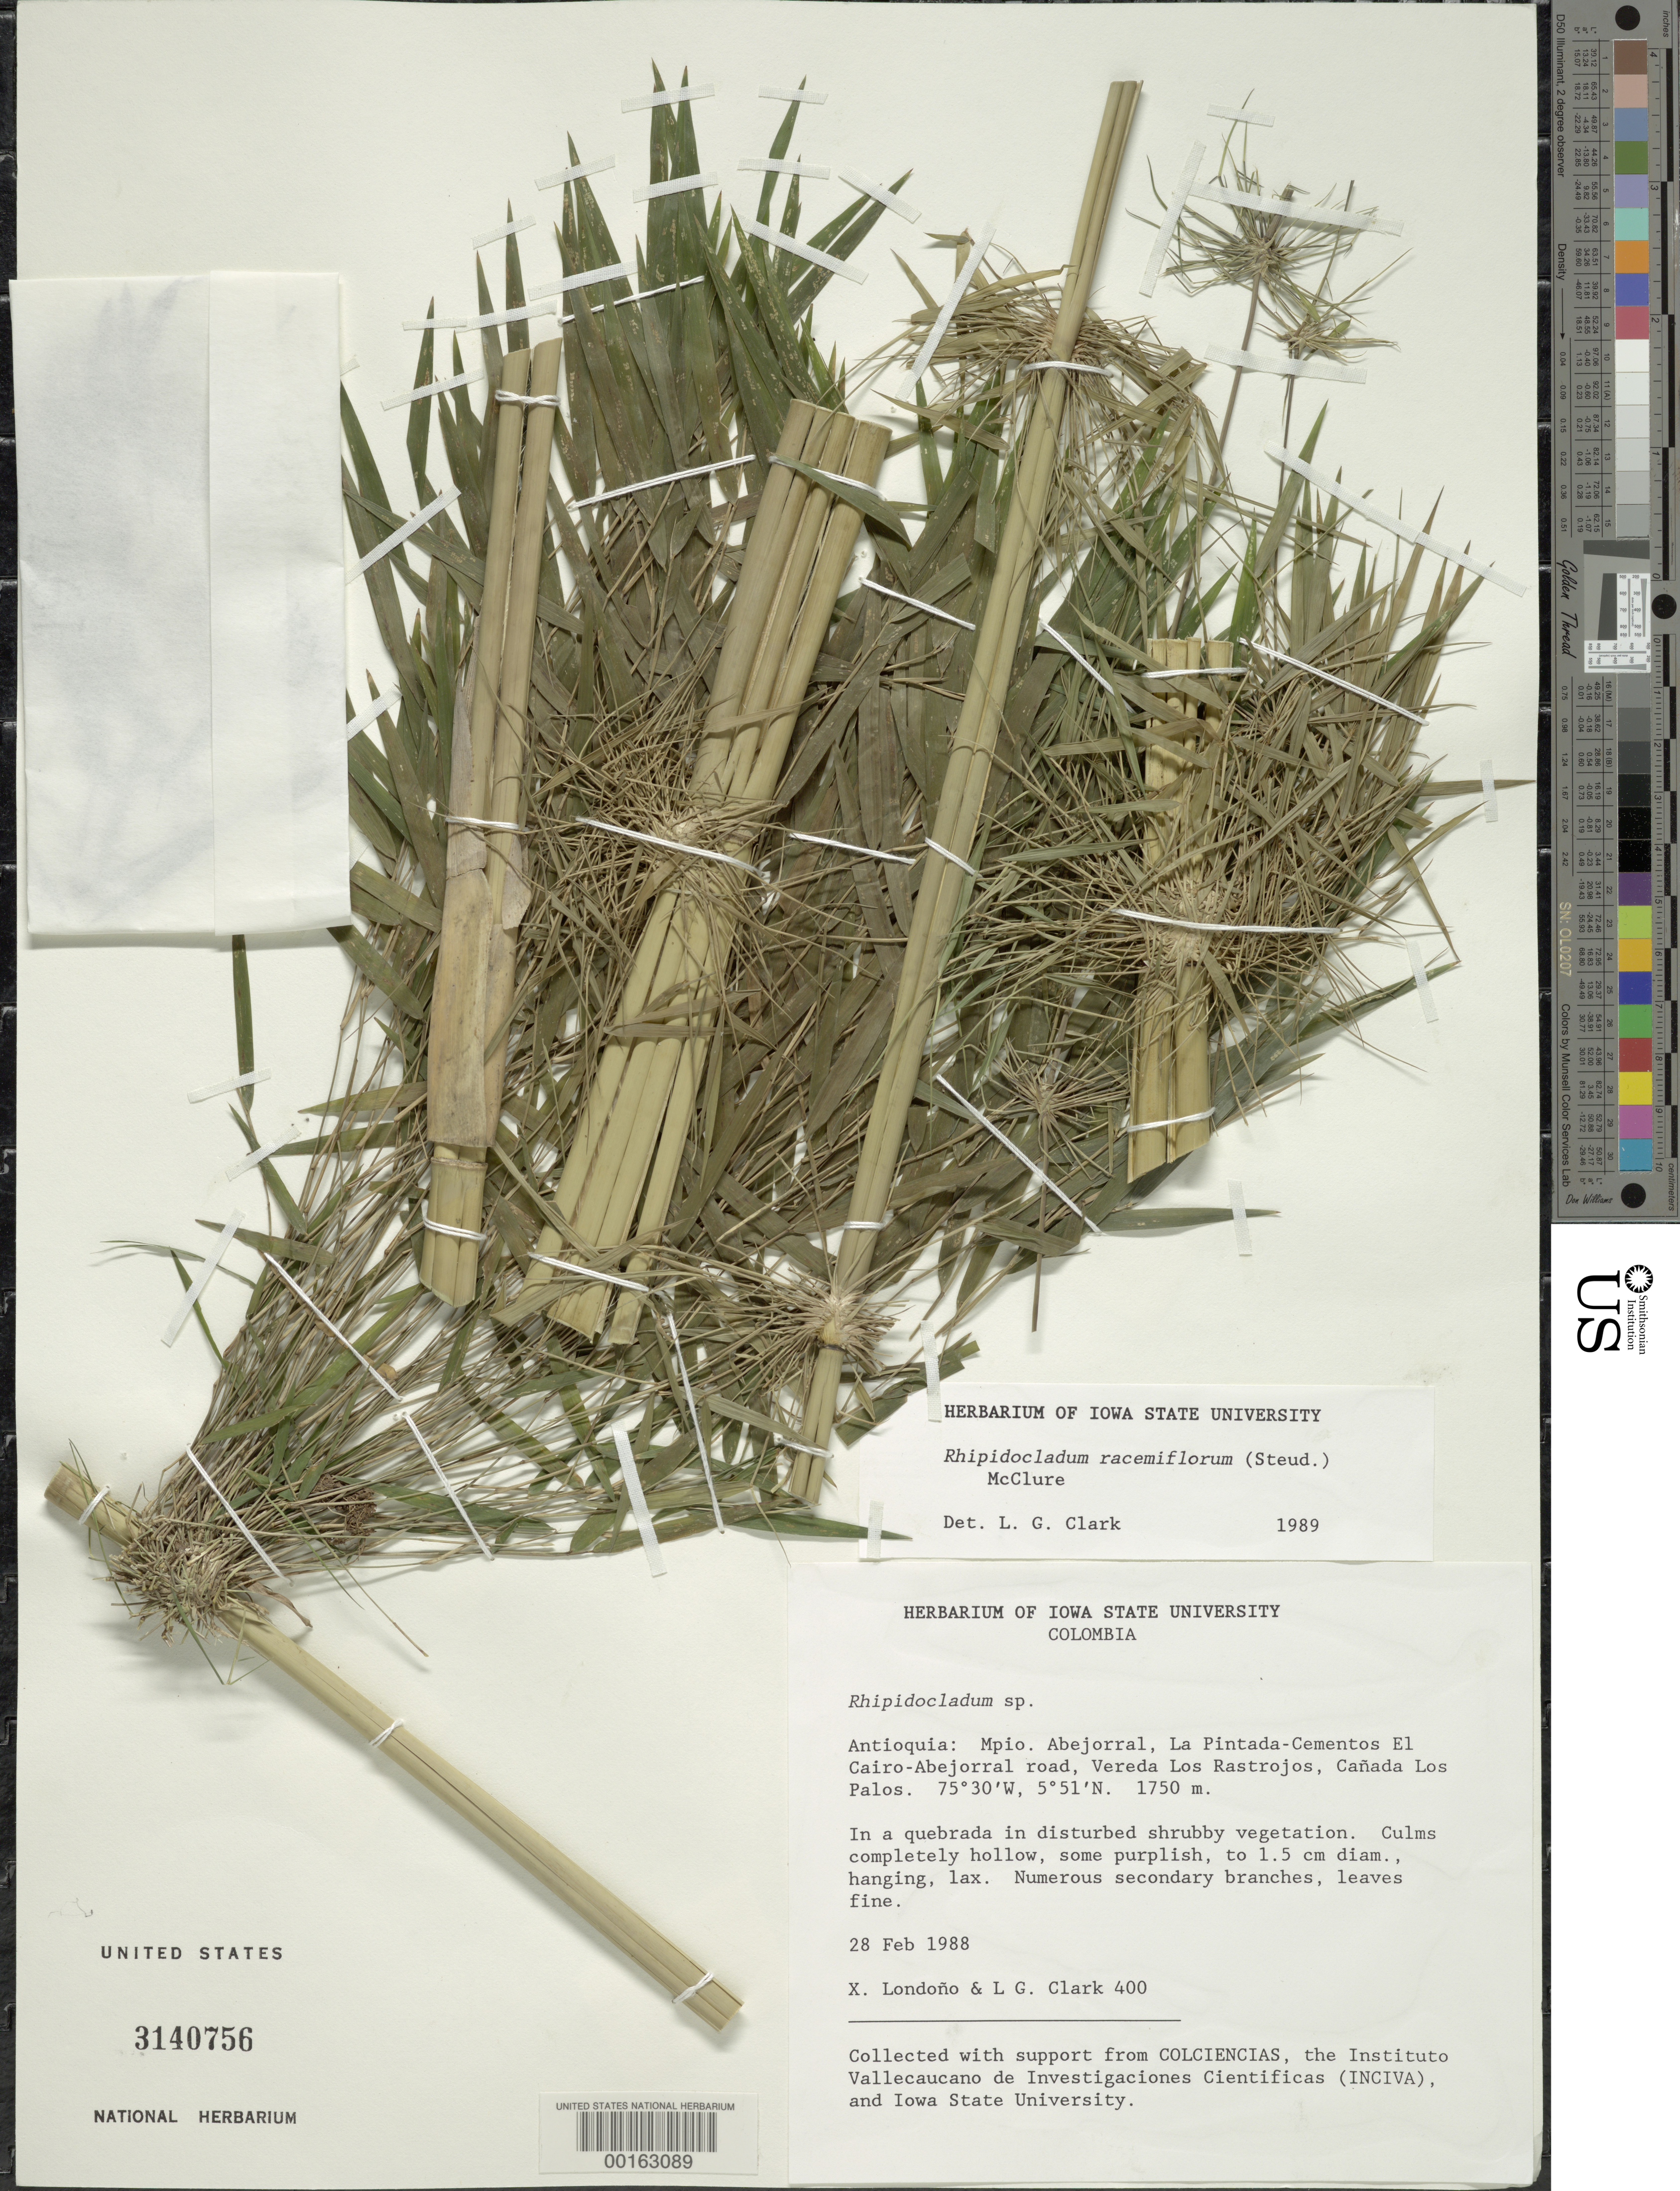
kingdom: Plantae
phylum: Tracheophyta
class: Liliopsida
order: Poales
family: Poaceae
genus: Rhipidocladum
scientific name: Rhipidocladum sp.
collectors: X. Londoño & L. G. Clark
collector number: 400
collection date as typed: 28 Feb 1988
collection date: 1988-02-28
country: Colombia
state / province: Antioquia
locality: Abejorral, la Pintada-Cementos el Cairo-Abejorral road, Vereda los Rostrojos, Canada los Palos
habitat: In a quebrada in disturbed shrubby vegetation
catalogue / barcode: US 3140756